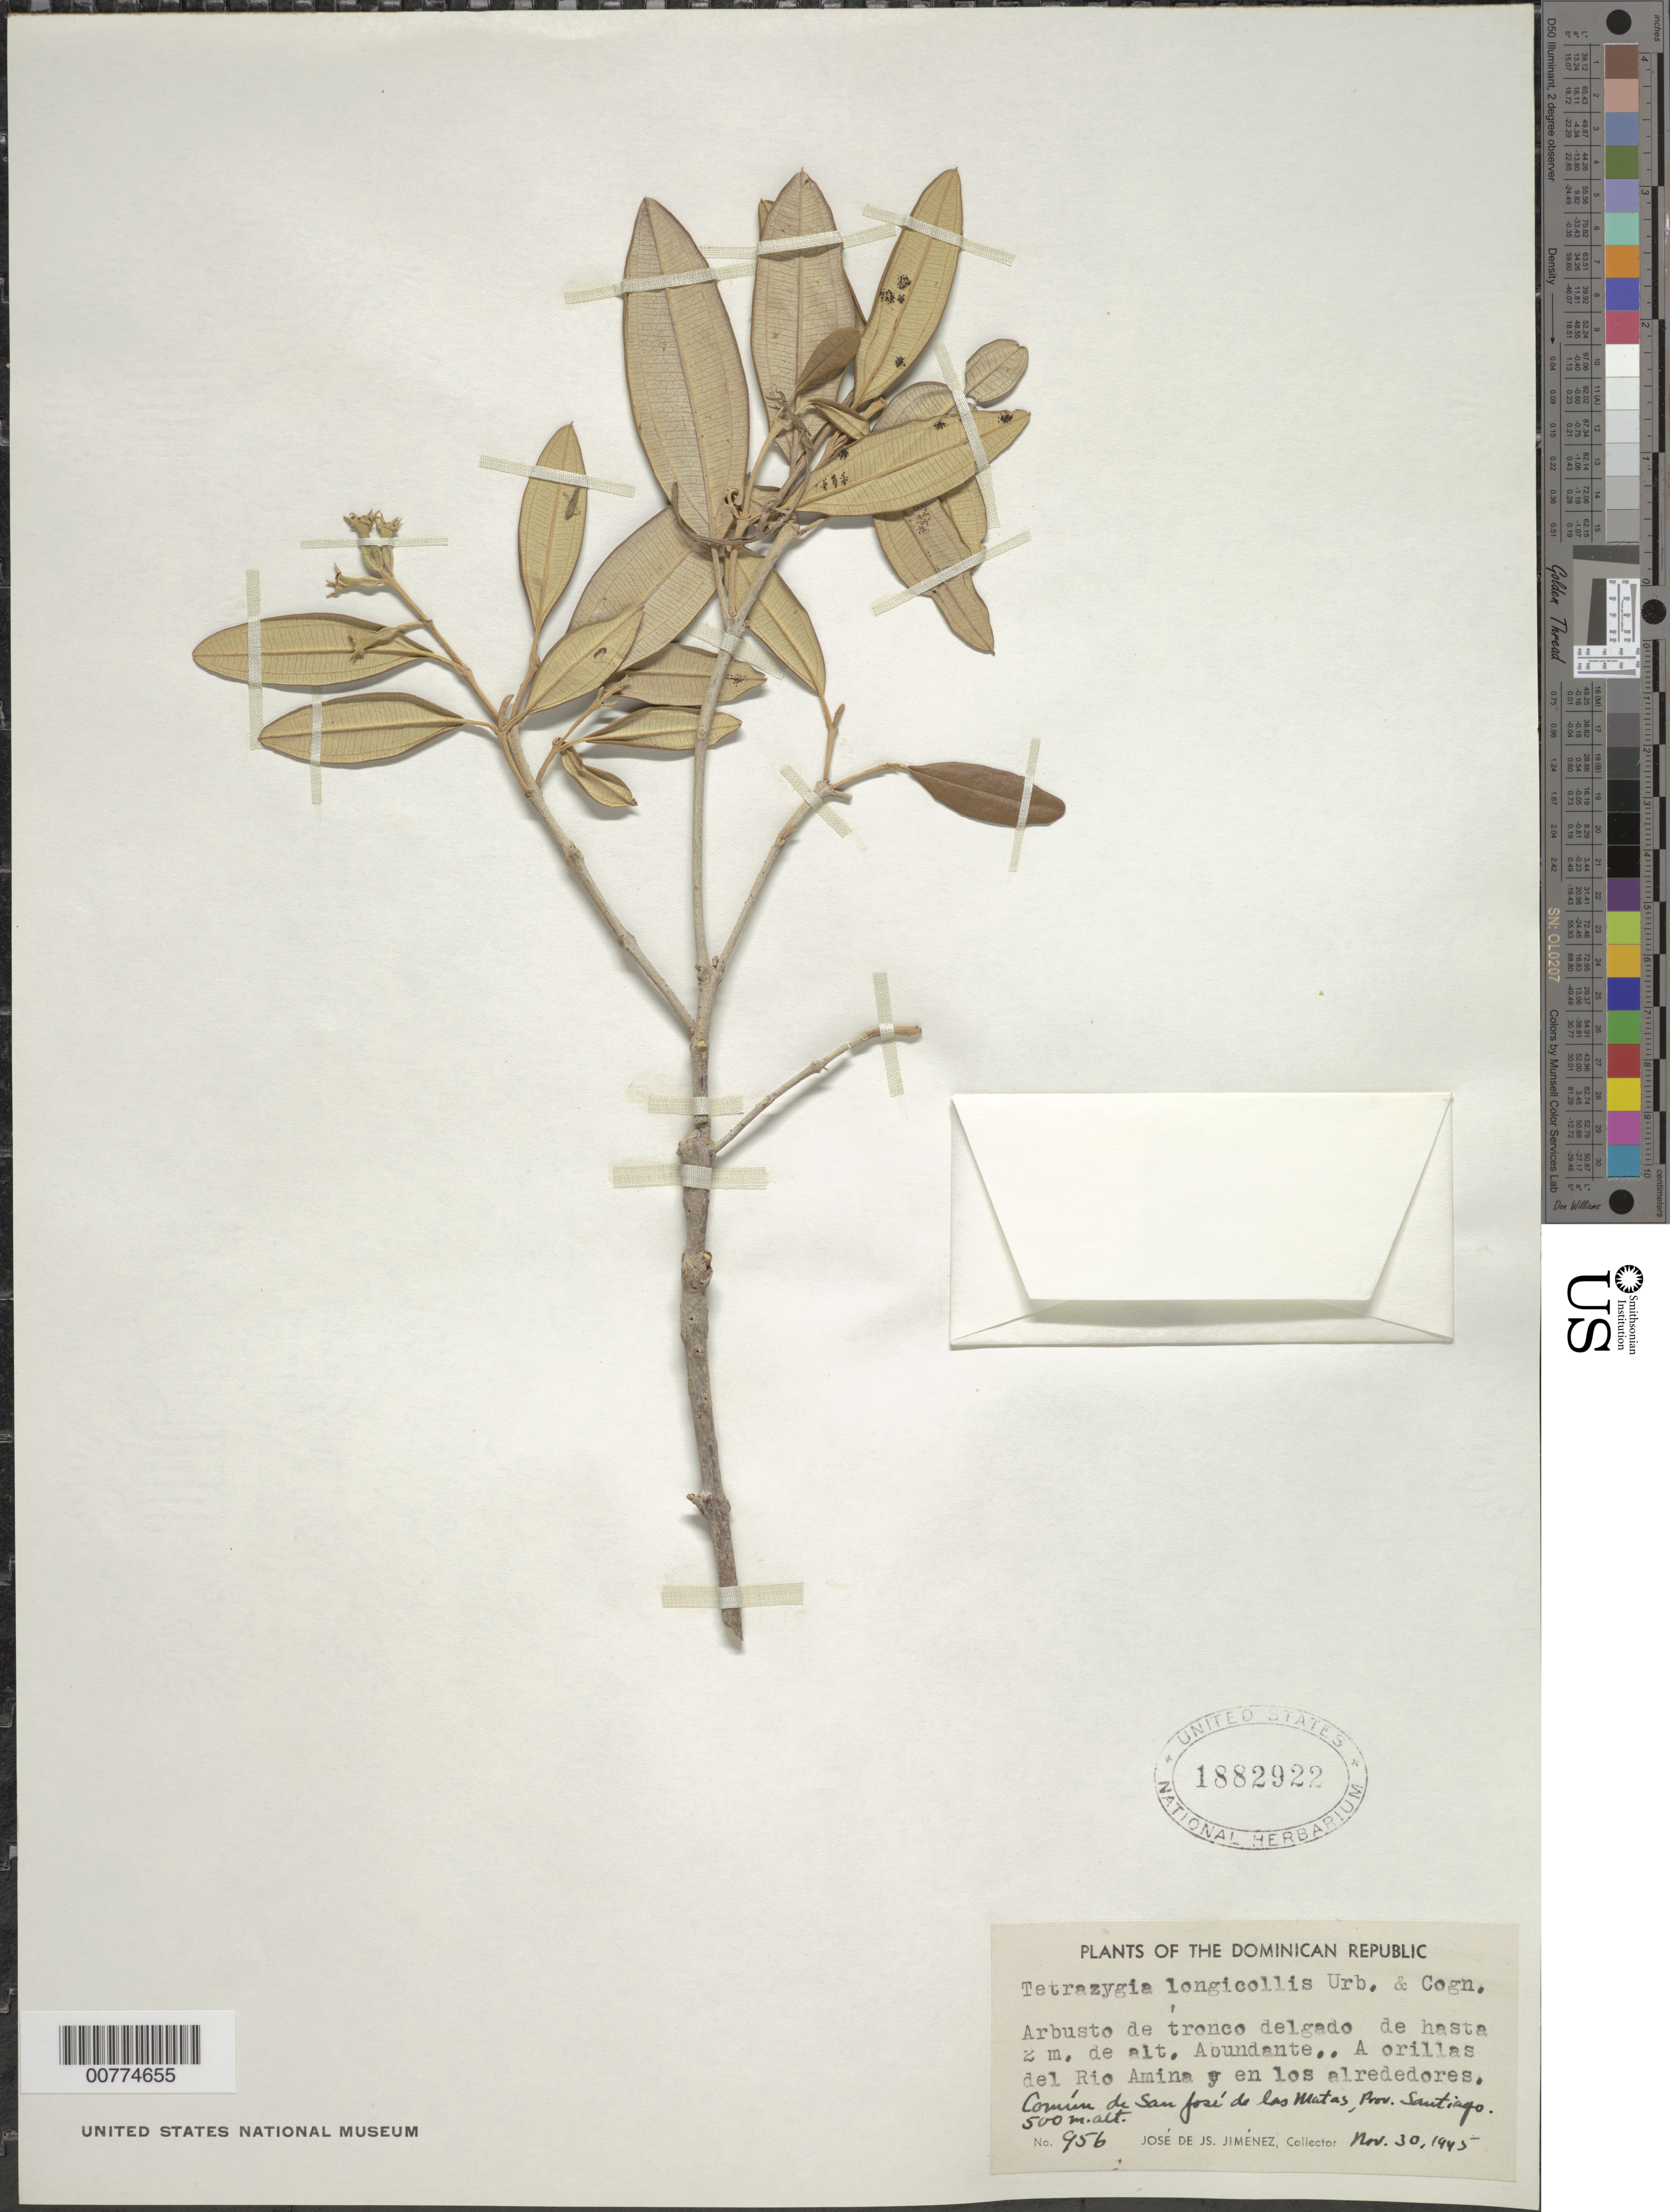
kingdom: Plantae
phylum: Tracheophyta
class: Magnoliopsida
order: Myrtales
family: Melastomataceae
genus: Miconia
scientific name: Miconia longicollis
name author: (Urb. & Cogn.) Judd & Bécquer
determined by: Judd, Walter S.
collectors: J. J. Jiménez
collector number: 956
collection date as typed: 30 Nov 1945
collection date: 1945-11-30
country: Dominican Republic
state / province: Santiago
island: Hispaniola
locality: San José de las Mastas, Rio Amina and sourroundings.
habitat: Banks of river.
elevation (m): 500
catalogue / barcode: US 1882922